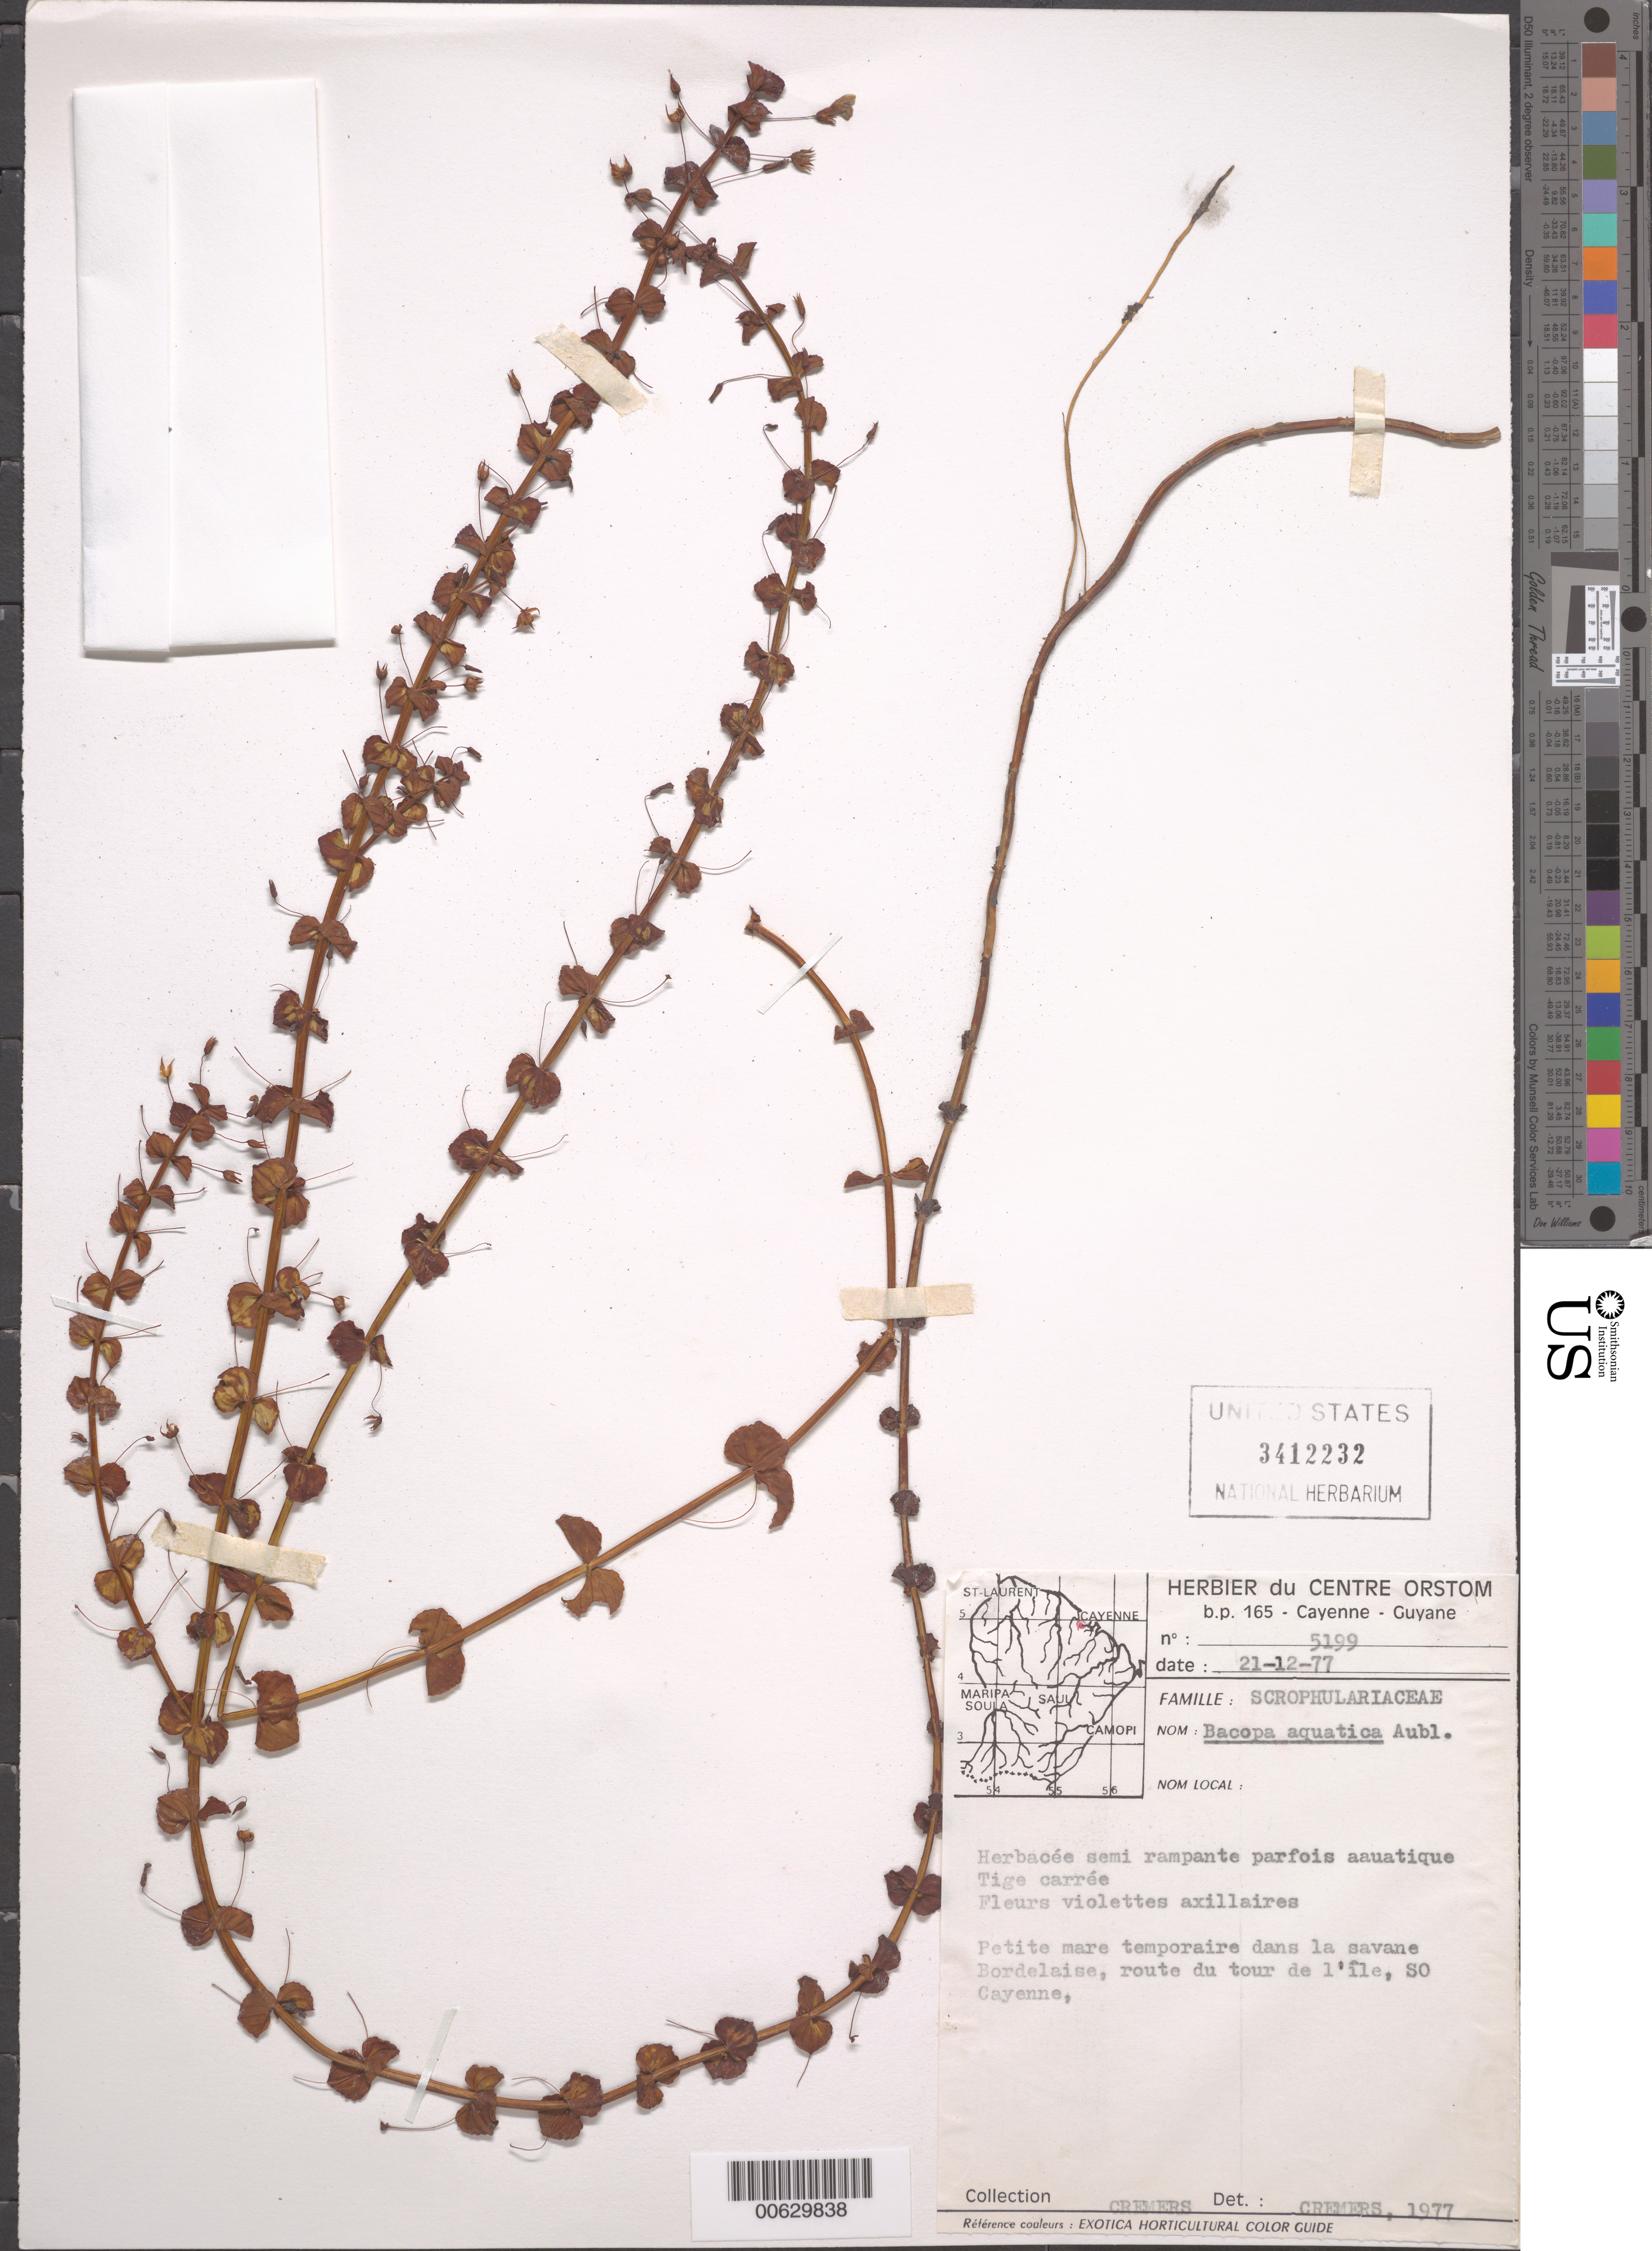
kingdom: Plantae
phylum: Tracheophyta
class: Magnoliopsida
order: Lamiales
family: Plantaginaceae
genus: Bacopa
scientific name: Bacopa aquatica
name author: Aubl.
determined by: Cremers, Georges A.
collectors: G. Cremers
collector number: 5199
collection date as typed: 21-Dec-77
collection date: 1977-12-21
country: French Guiana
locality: Savane Bordelaise, route du tour de l'Ile SW de Cayenne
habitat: Small temporary pond in savanna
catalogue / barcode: US 3412323